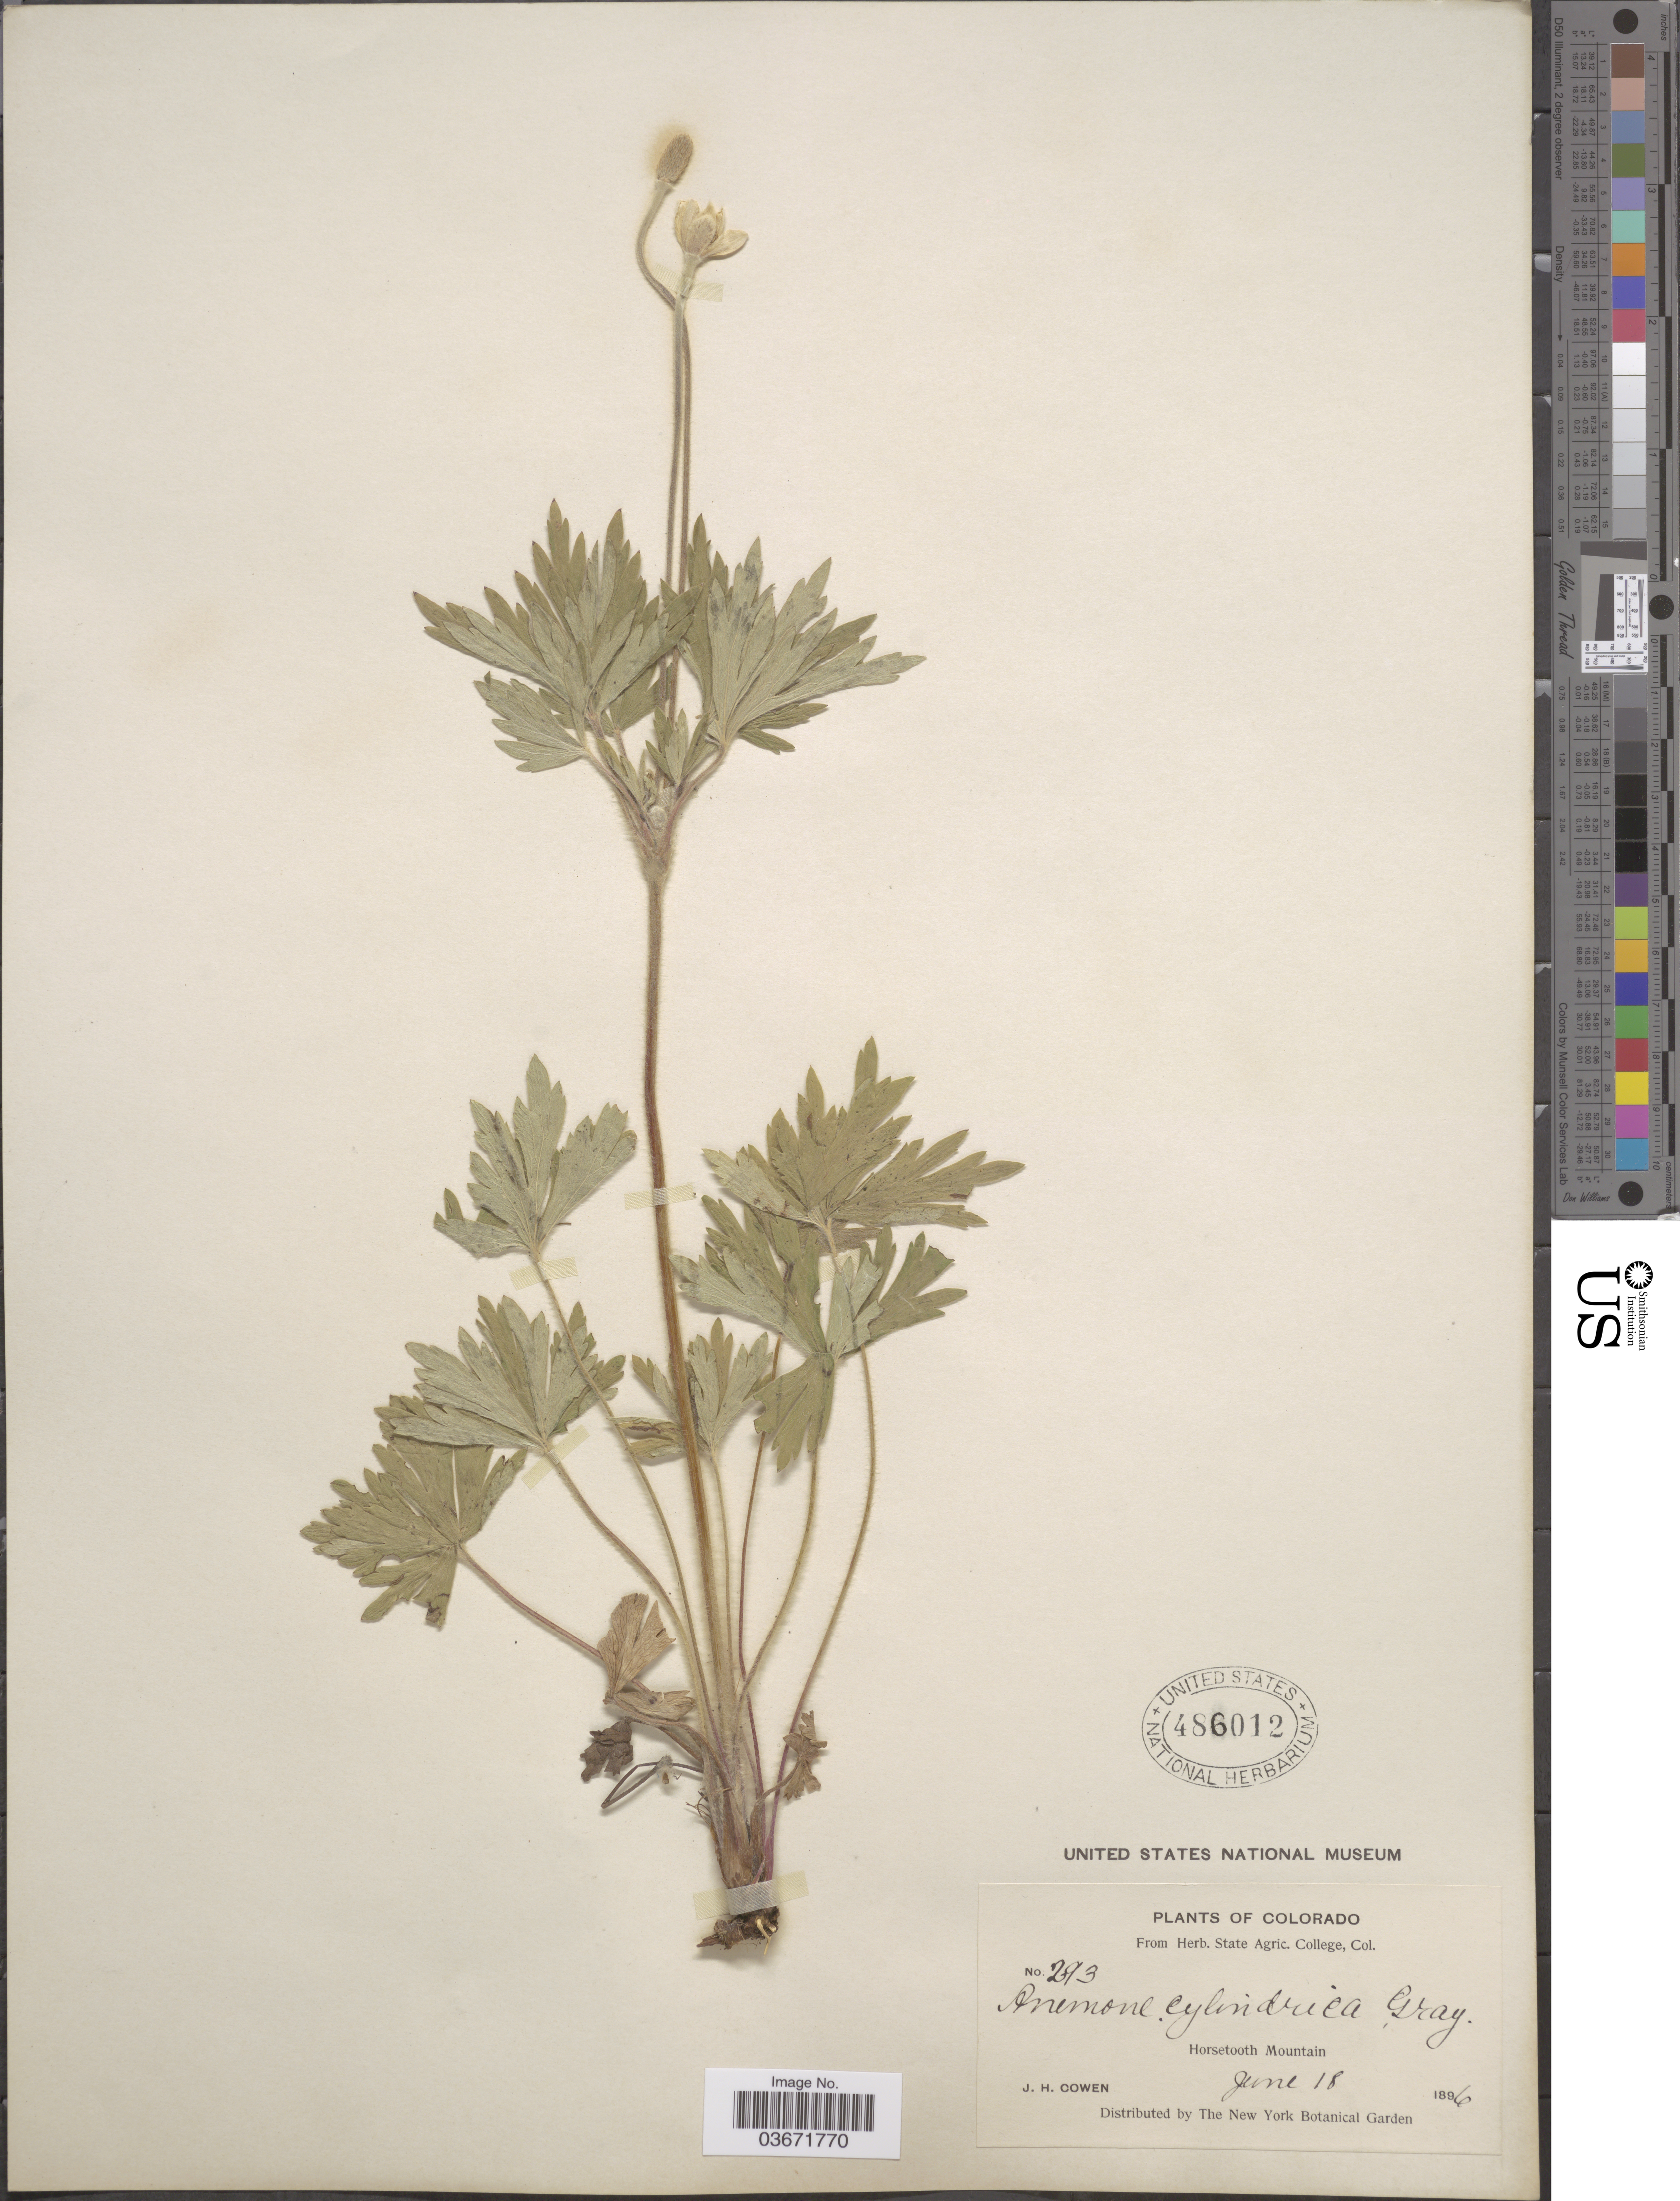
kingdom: Plantae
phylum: Tracheophyta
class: Magnoliopsida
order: Ranunculales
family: Ranunculaceae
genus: Anemone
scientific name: Anemone cylindrica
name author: A. Gray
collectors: J. H. Cowen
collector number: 293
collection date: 1896-06-18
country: United States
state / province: Colorado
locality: Horsetooth Mountain.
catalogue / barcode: US 486012